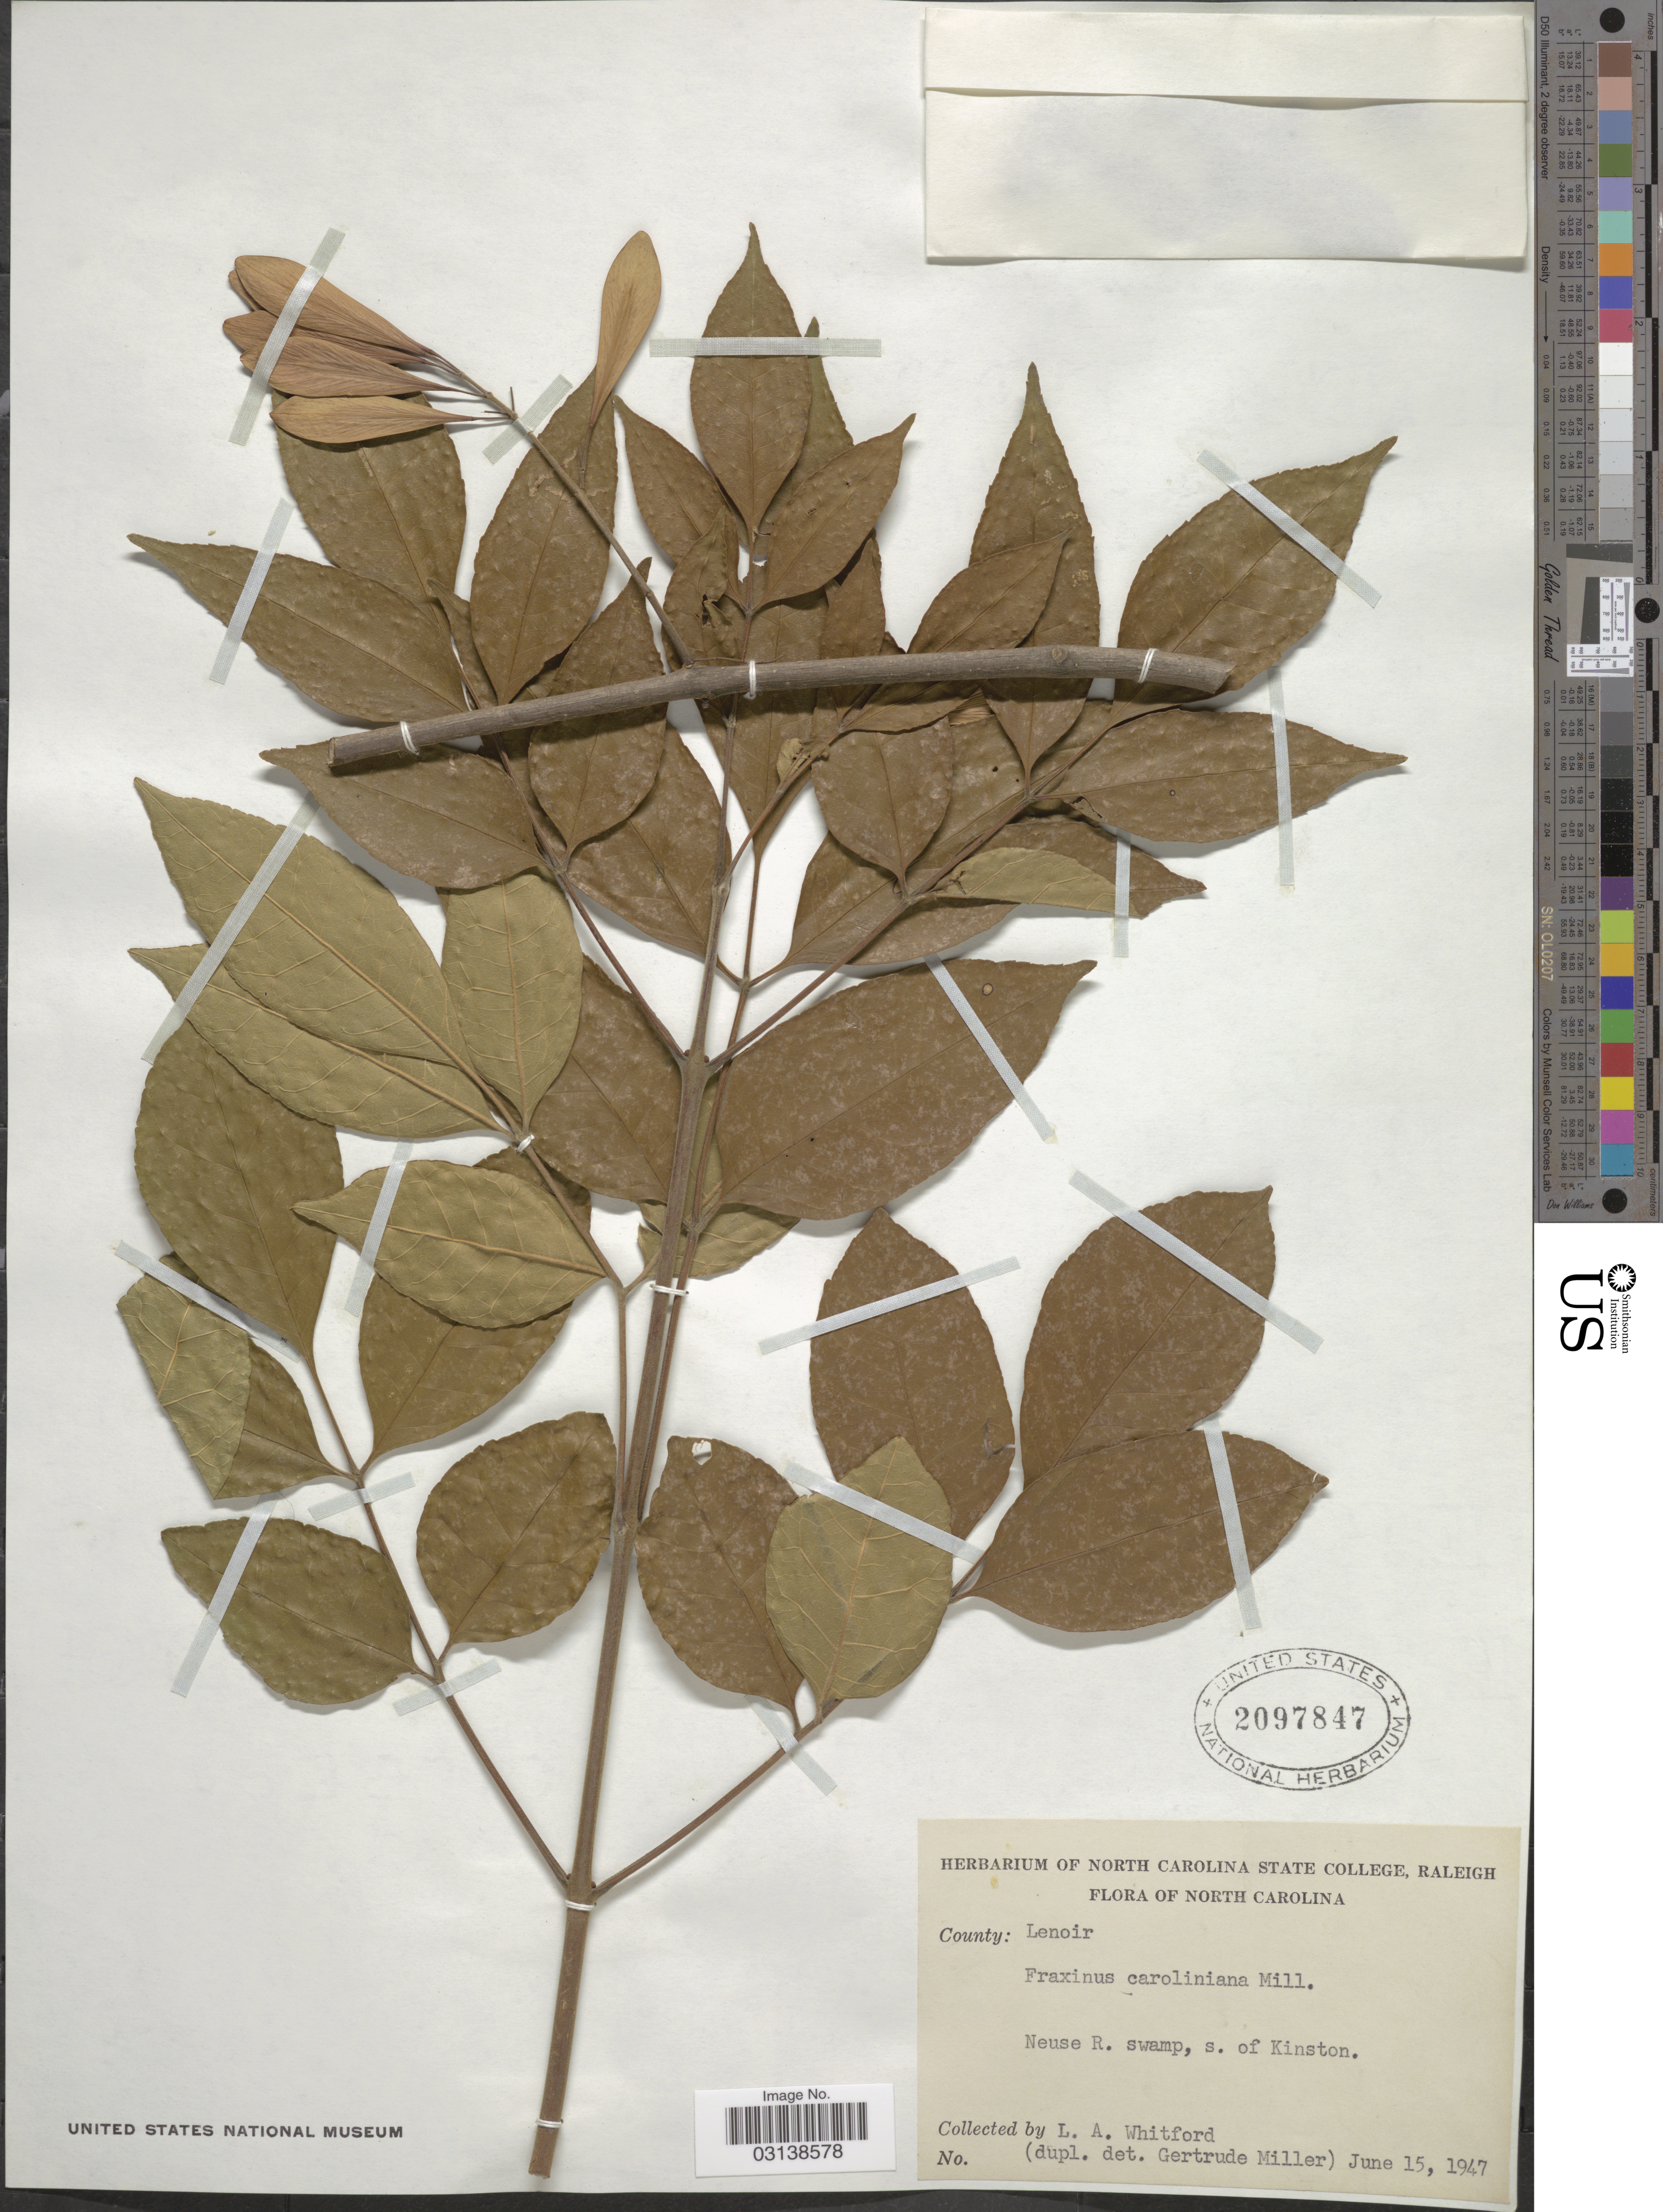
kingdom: Plantae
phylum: Tracheophyta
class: Magnoliopsida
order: Lamiales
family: Oleaceae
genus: Fraxinus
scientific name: Fraxinus caroliniana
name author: Mill.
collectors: L. Whitford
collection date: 1947-06-15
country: United States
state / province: North Carolina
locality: County: Lenoir, Neuse R. swamp, s. of Kinston.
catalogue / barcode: US 2097847